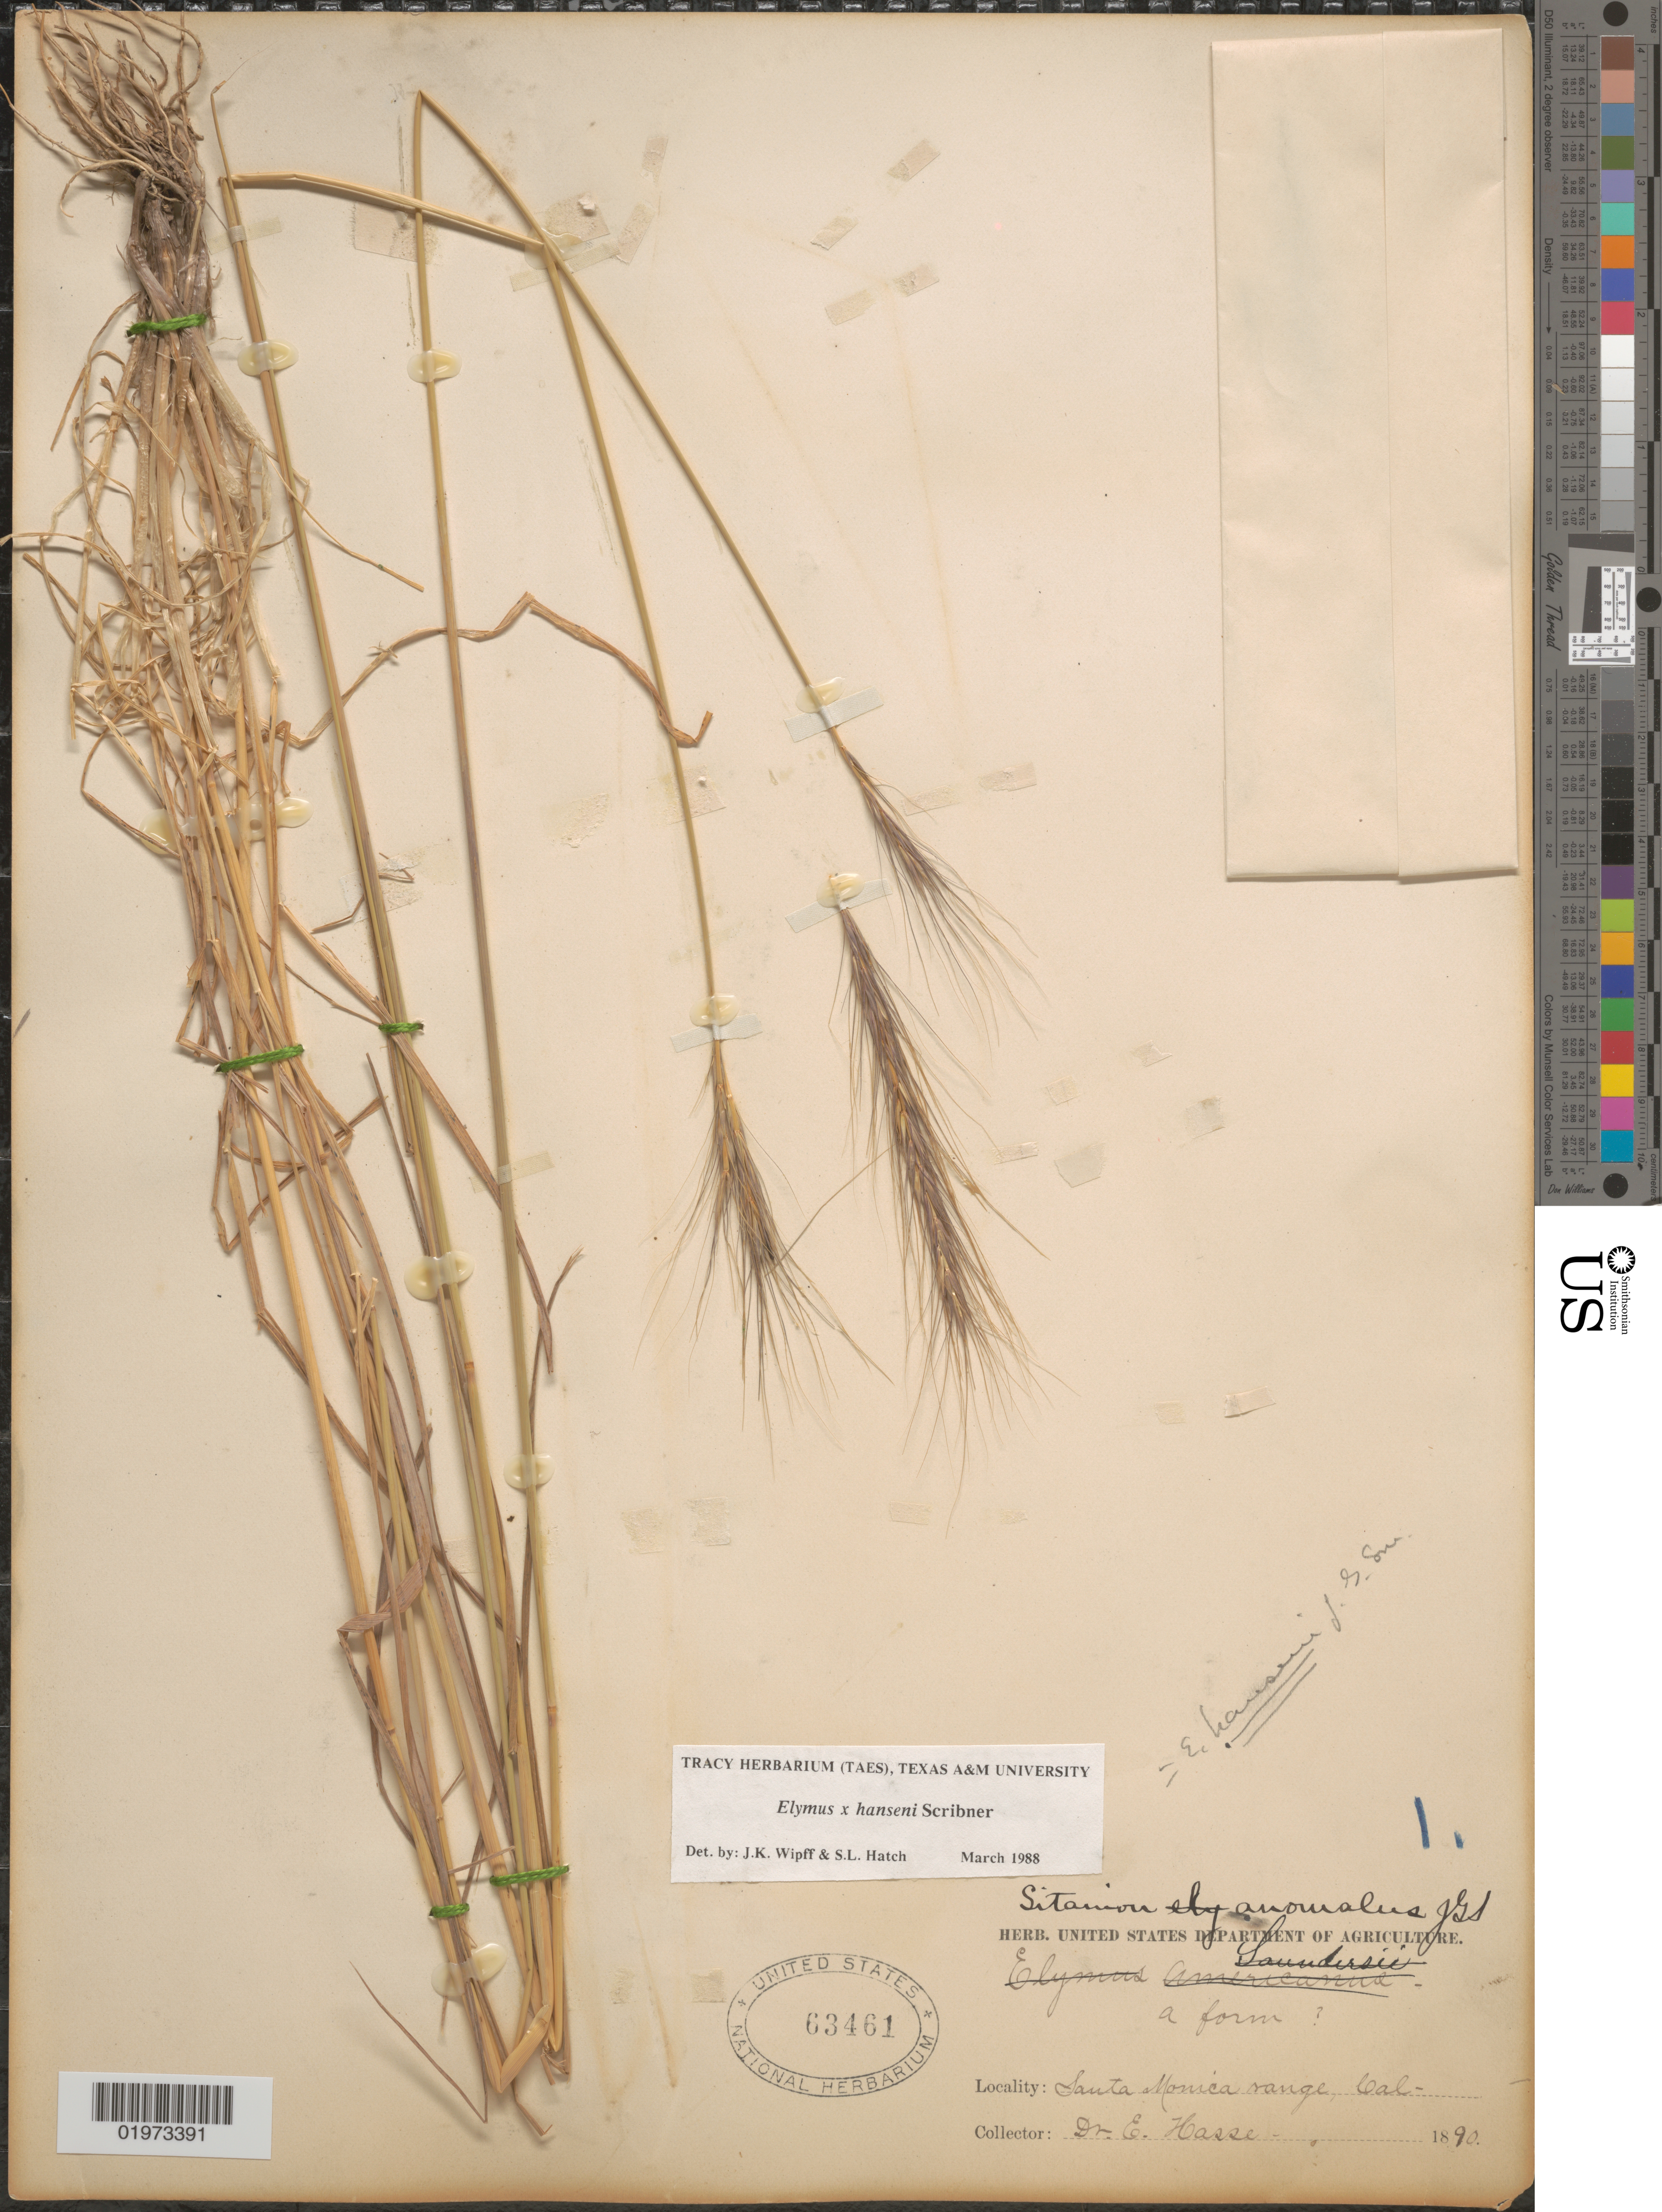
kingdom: Plantae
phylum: Tracheophyta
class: Liliopsida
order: Poales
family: Poaceae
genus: Elymus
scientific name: Elymus x hansenii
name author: Scribn.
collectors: E. Hasse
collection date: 1890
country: United States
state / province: California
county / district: Los Angeles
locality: Santa Monica range.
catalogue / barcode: US 63461